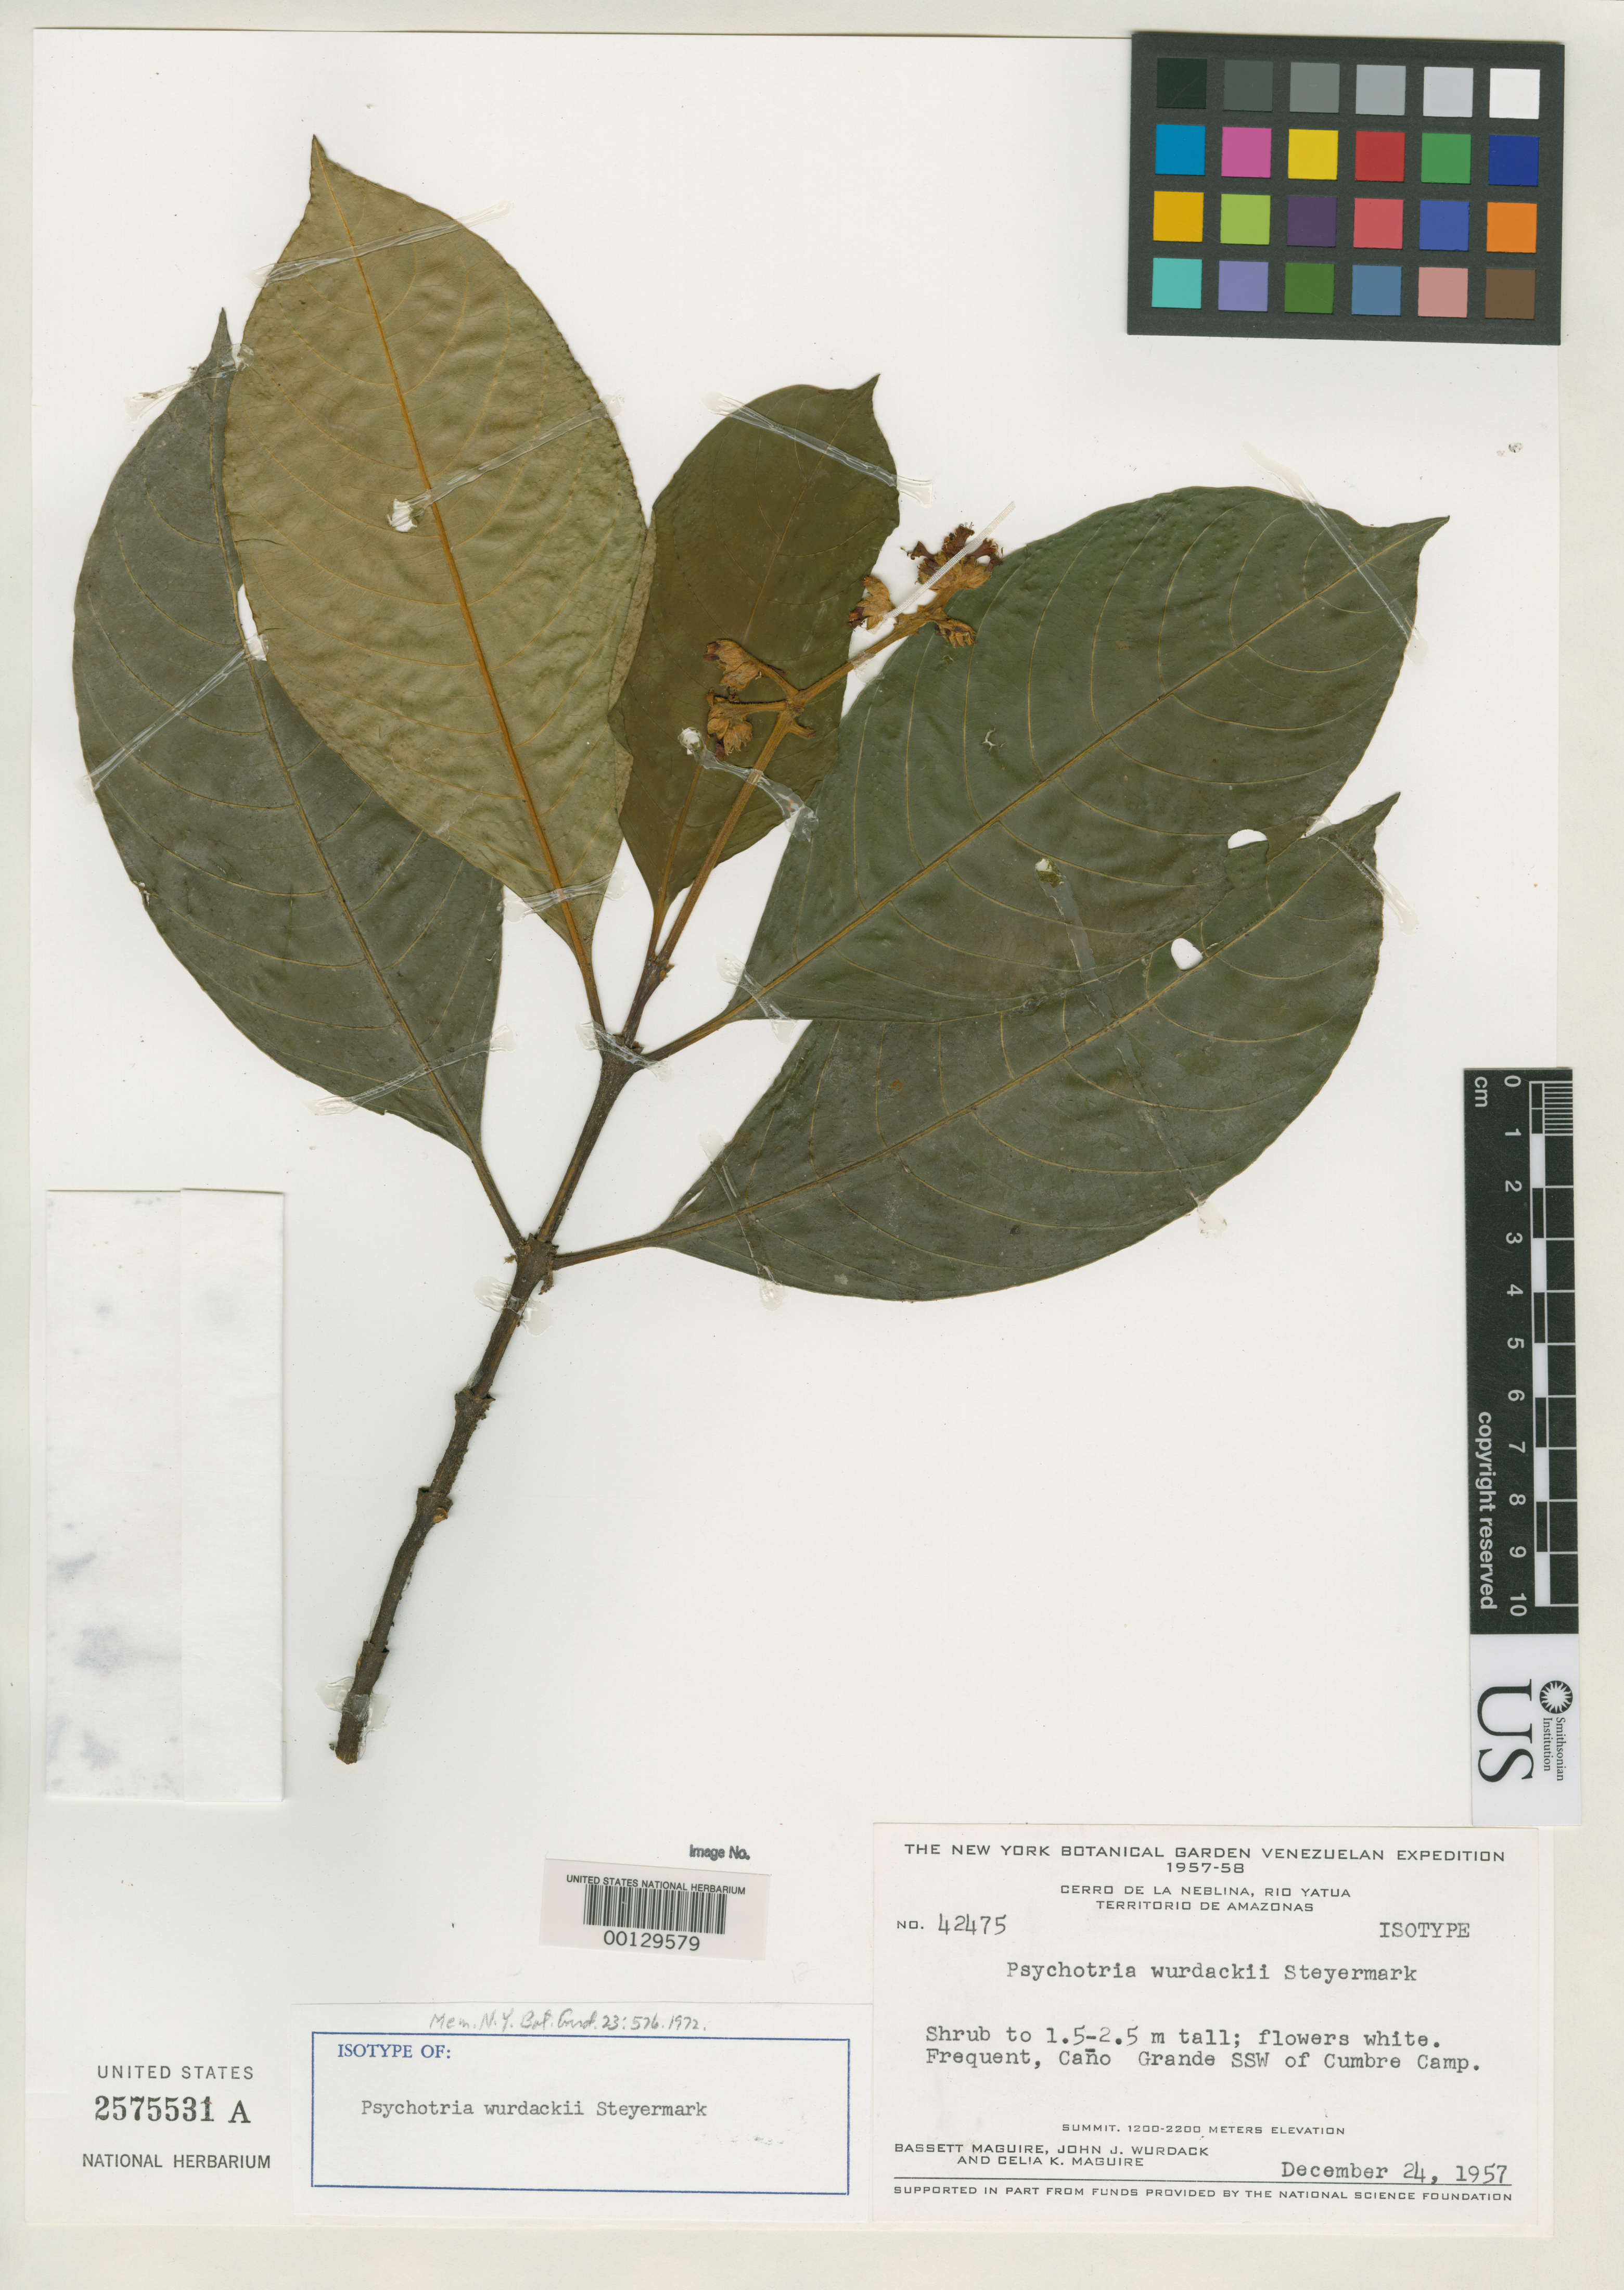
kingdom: Plantae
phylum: Tracheophyta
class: Magnoliopsida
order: Gentianales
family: Rubiaceae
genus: Psychotria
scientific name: Psychotria wurdackii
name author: Steyerm.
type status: Isotype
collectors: B. Maguire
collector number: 42475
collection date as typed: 24 Dec 1957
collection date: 1957-12-24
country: Venezuela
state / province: Amazonas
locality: Cerro de La Neblina, Rio Yatua, Cano Grande.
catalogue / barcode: US 2575531A